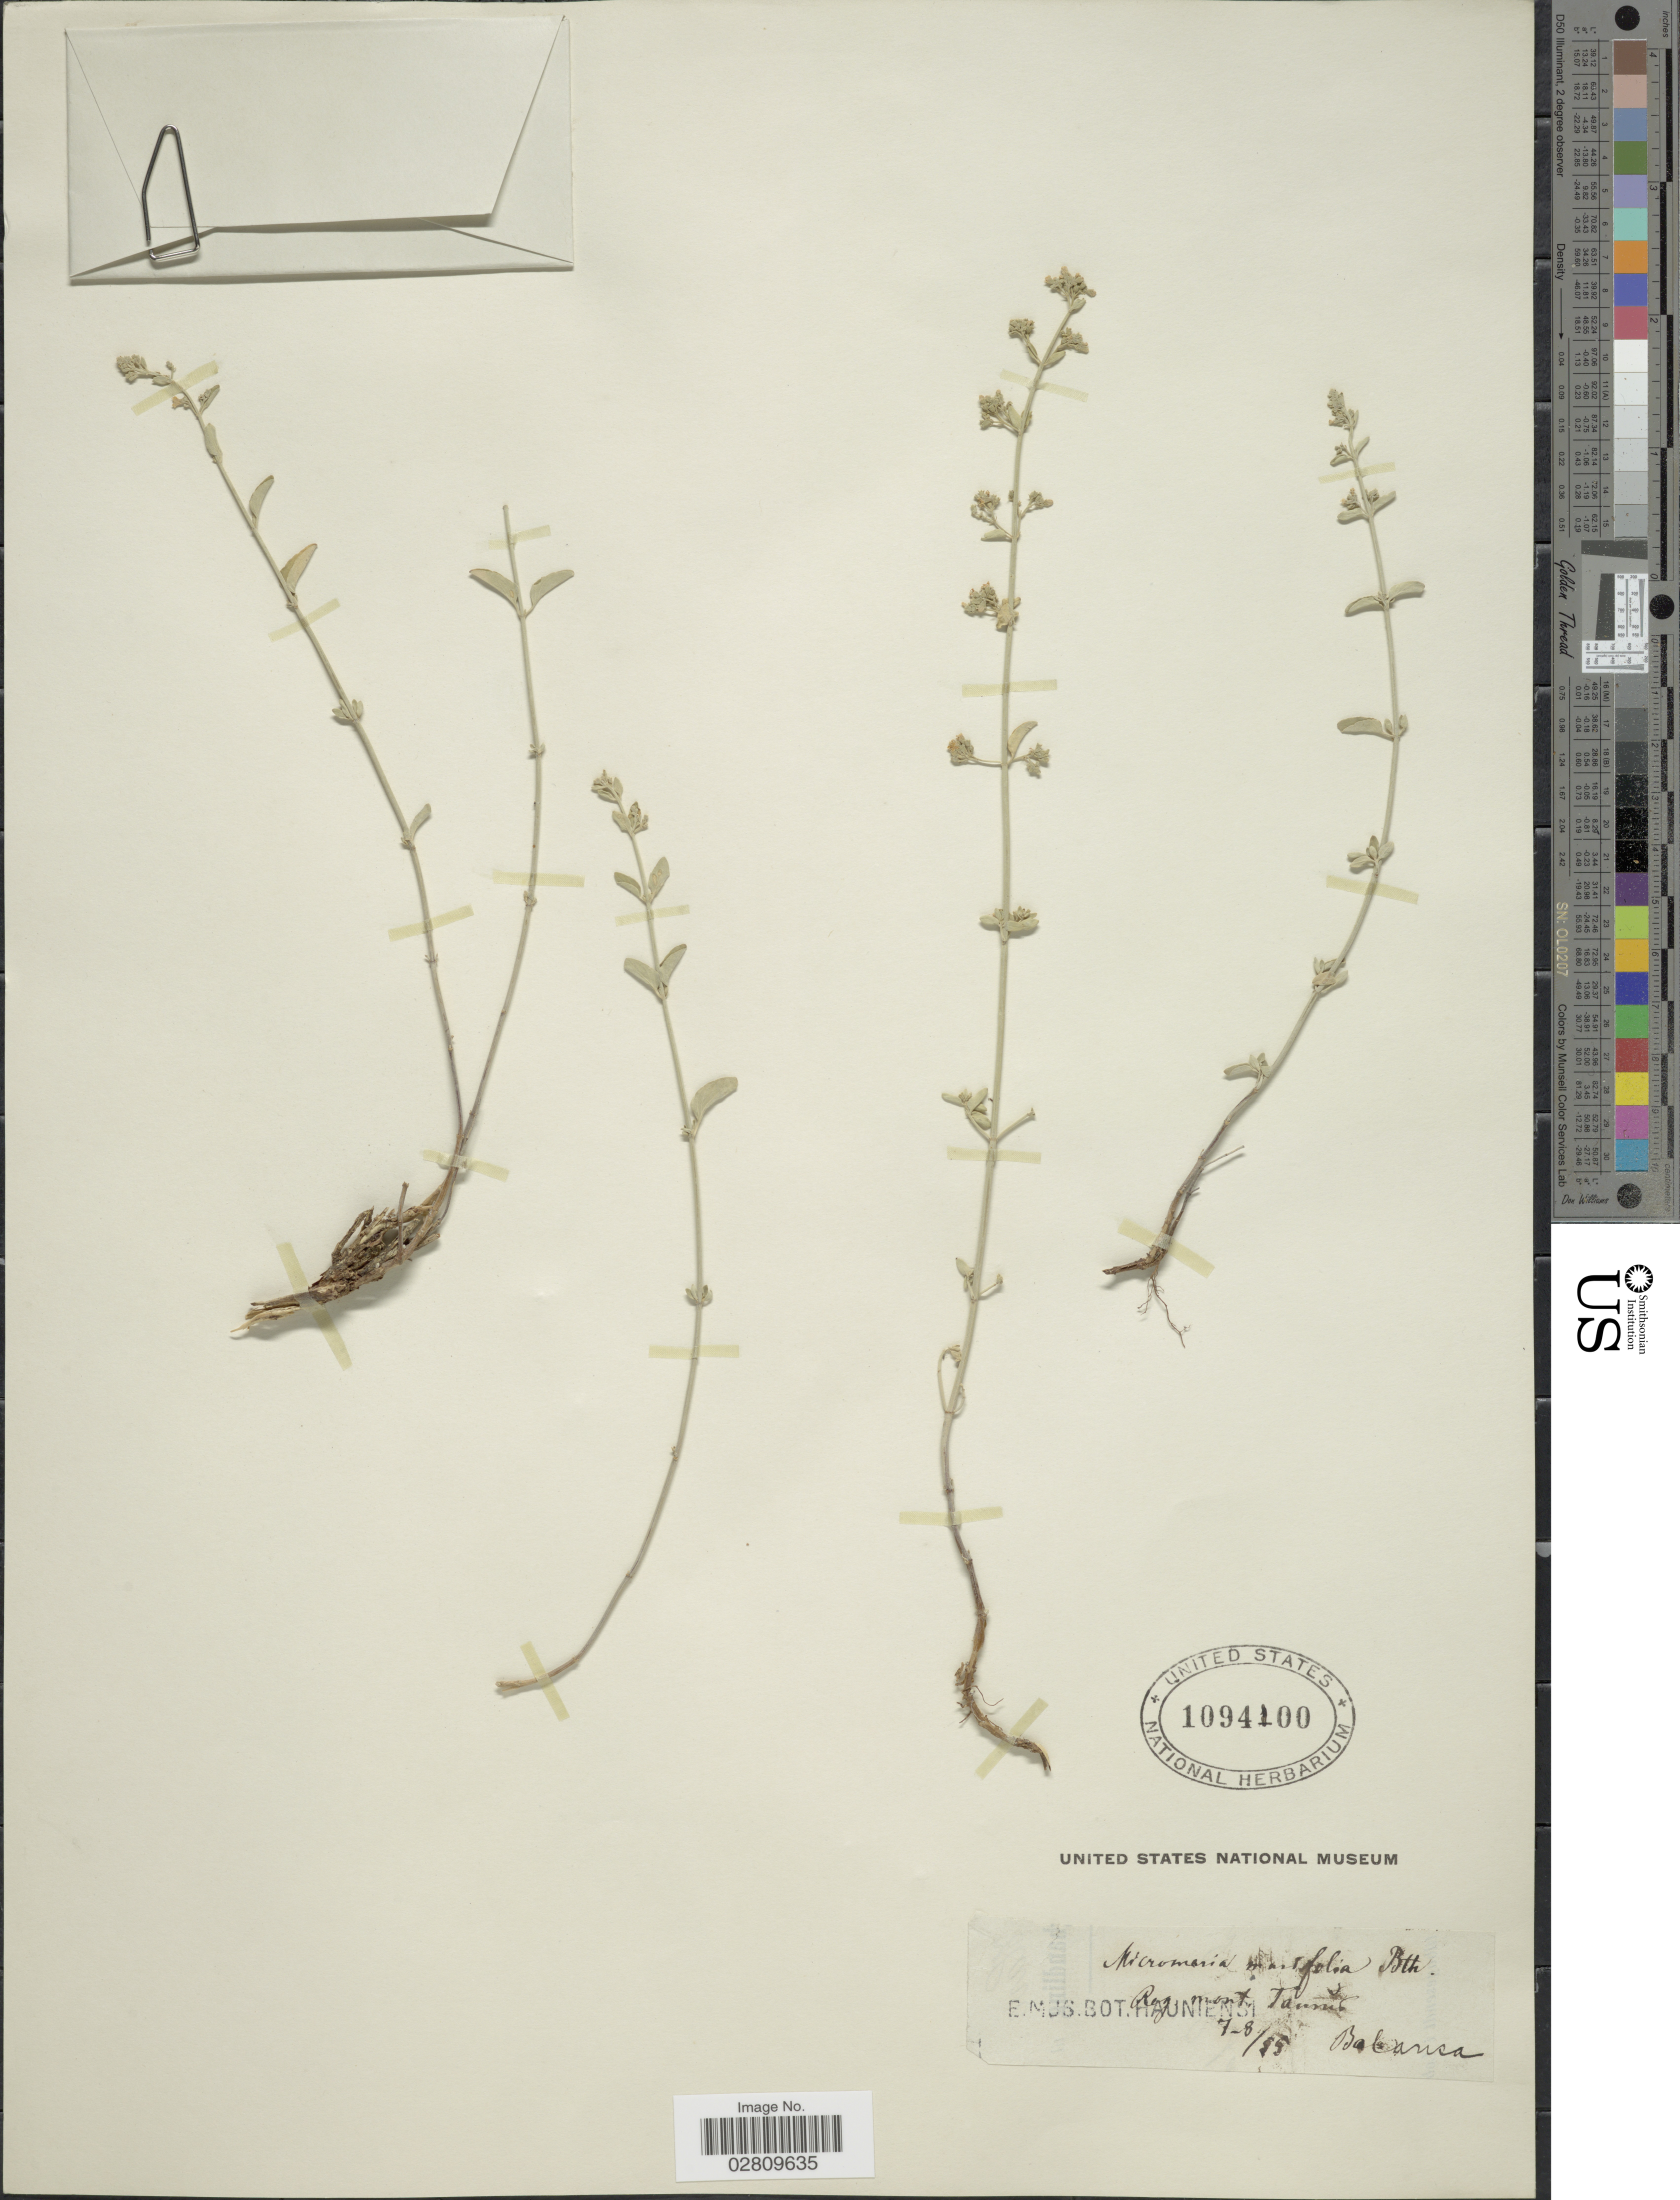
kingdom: Plantae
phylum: Tracheophyta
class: Magnoliopsida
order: Lamiales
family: Lamiaceae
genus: Micromeria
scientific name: Micromeria marifolia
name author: (Cav.) Benth.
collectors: B. Balansa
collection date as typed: Transcribed d/m/y: 7/8/55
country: Turkey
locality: Reg. mont. Taurus.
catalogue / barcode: US 1094100